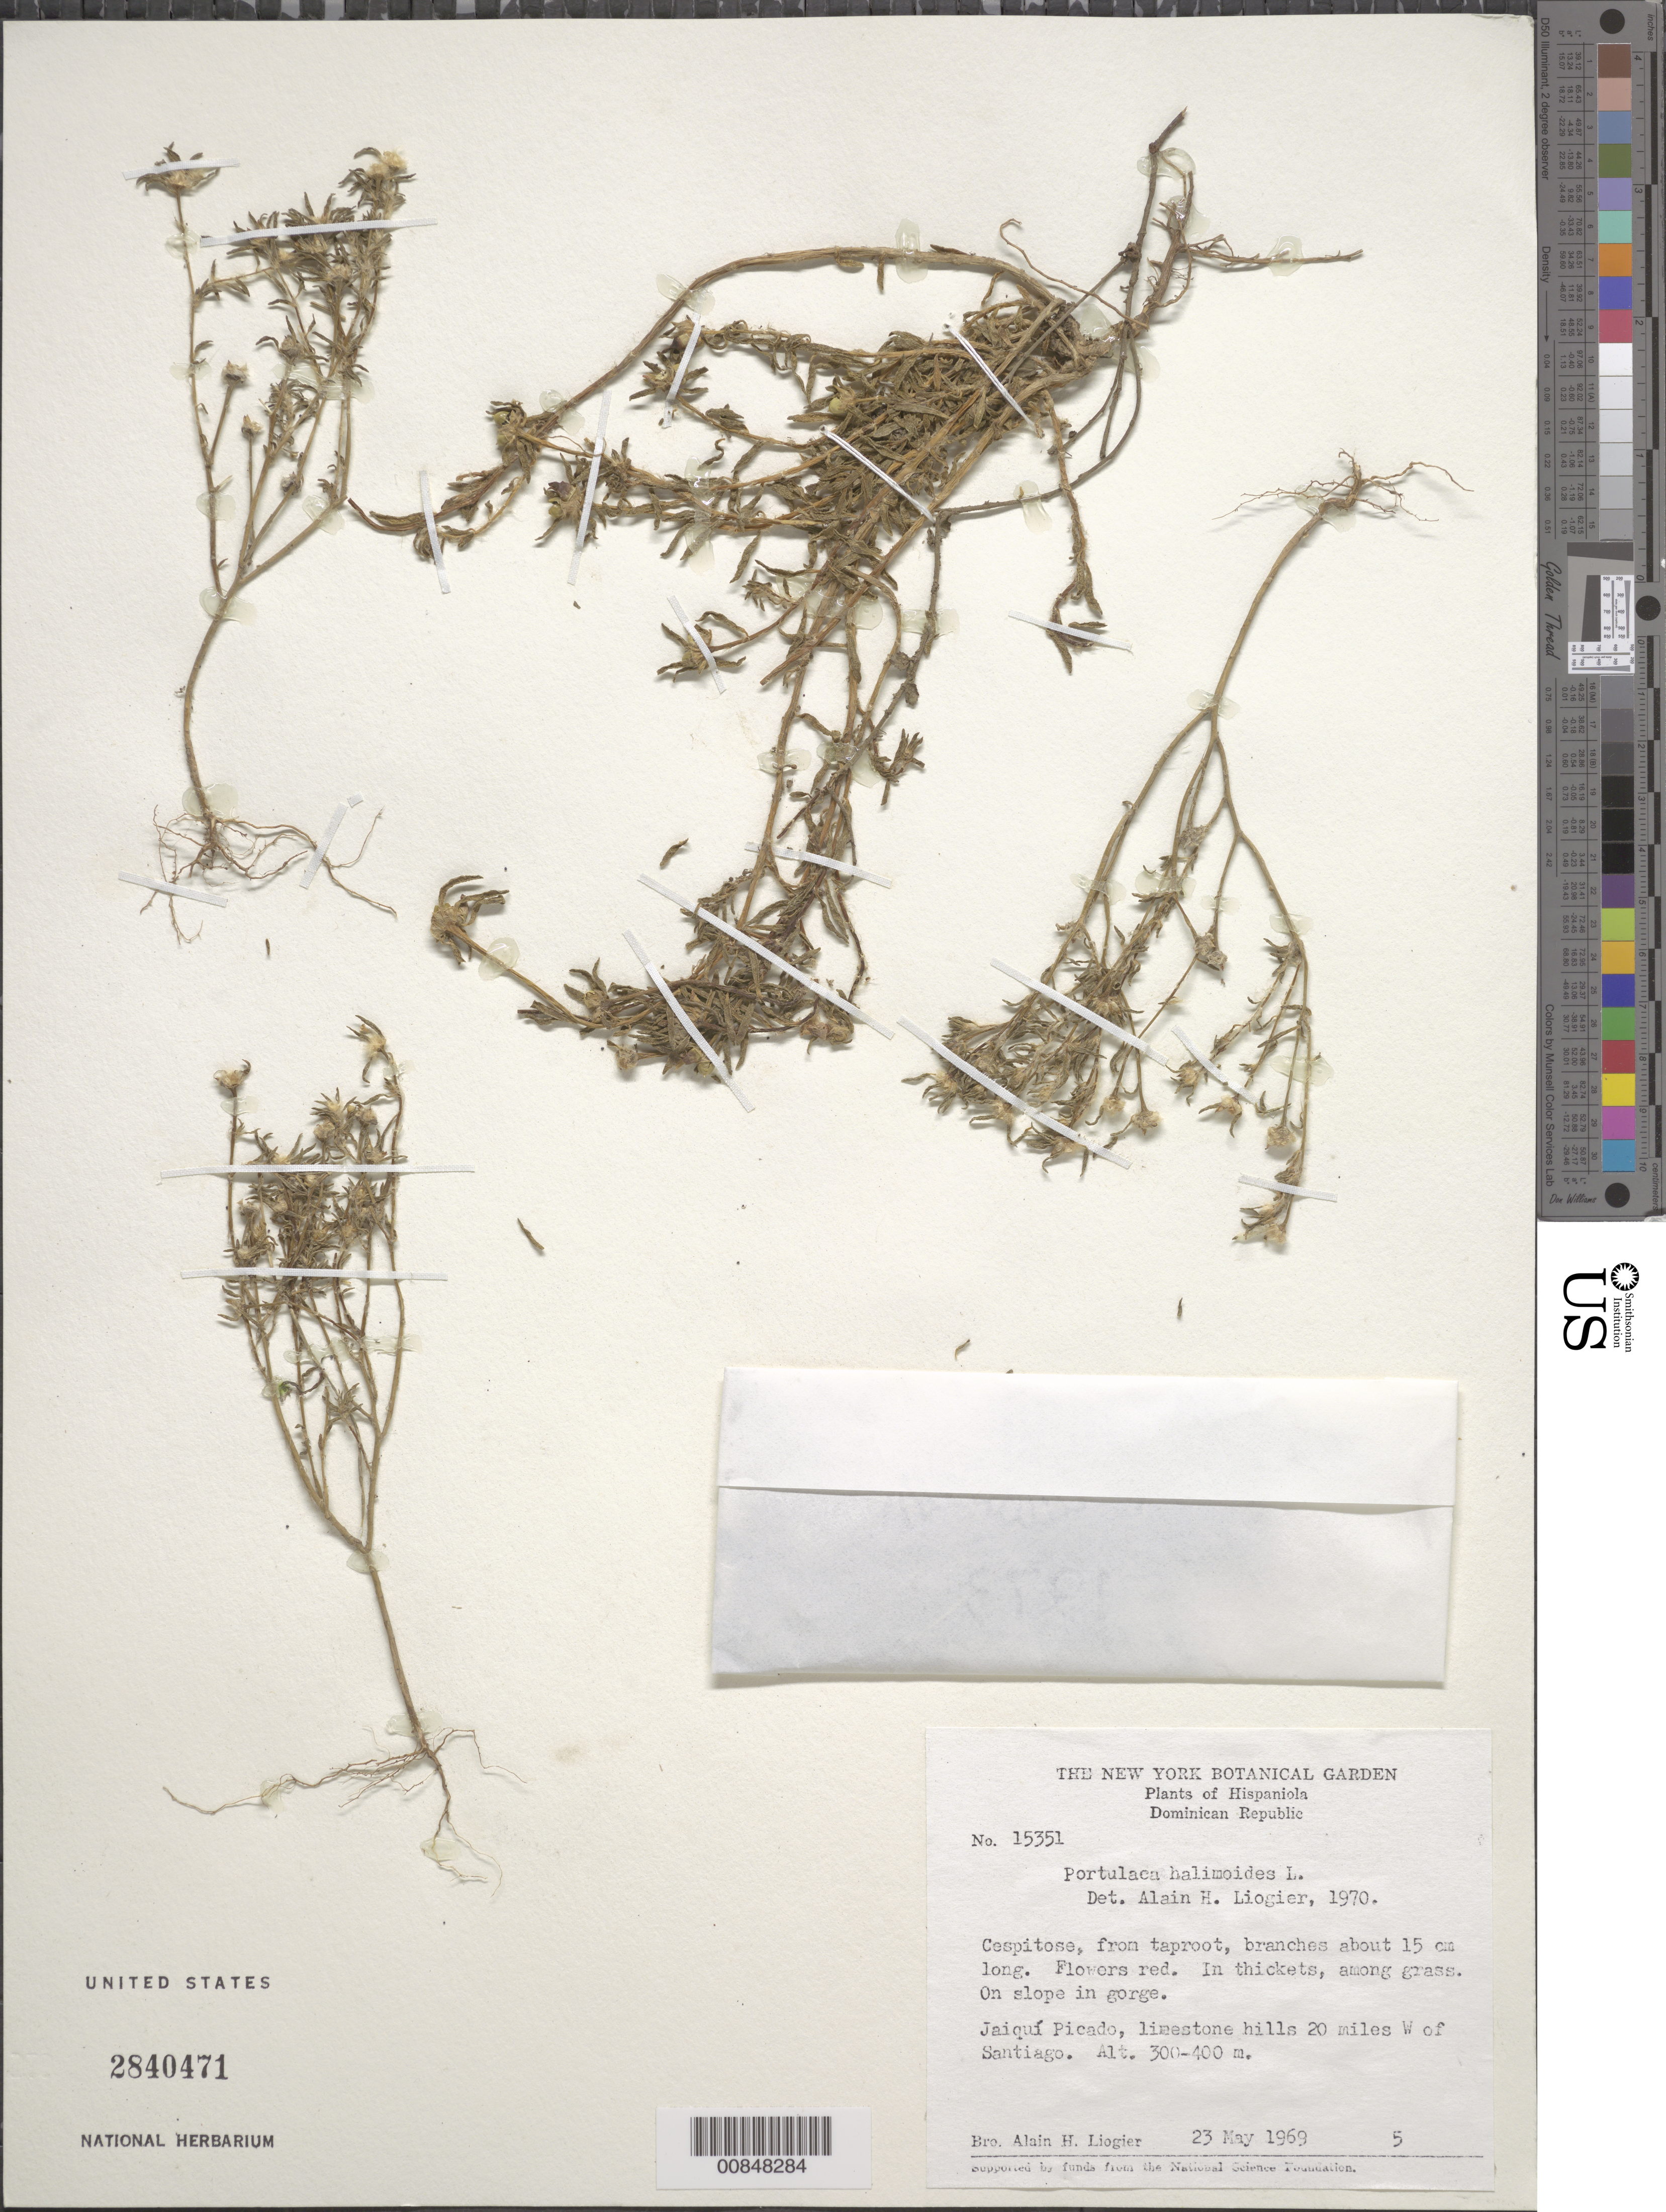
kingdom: Plantae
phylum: Tracheophyta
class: Magnoliopsida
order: Caryophyllales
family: Portulacaceae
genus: Portulaca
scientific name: Portulaca halimoides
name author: L.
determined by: Liogier, Alain H.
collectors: A. H. Liogier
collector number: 15351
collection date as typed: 23 May 1969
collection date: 1969-05-23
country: Dominican Republic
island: Hispaniola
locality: Jaiquí Picado, limestone hills 20 miles W of Santiago.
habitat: In thickets, among grass. On slope in gorge.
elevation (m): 300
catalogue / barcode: US 2840471